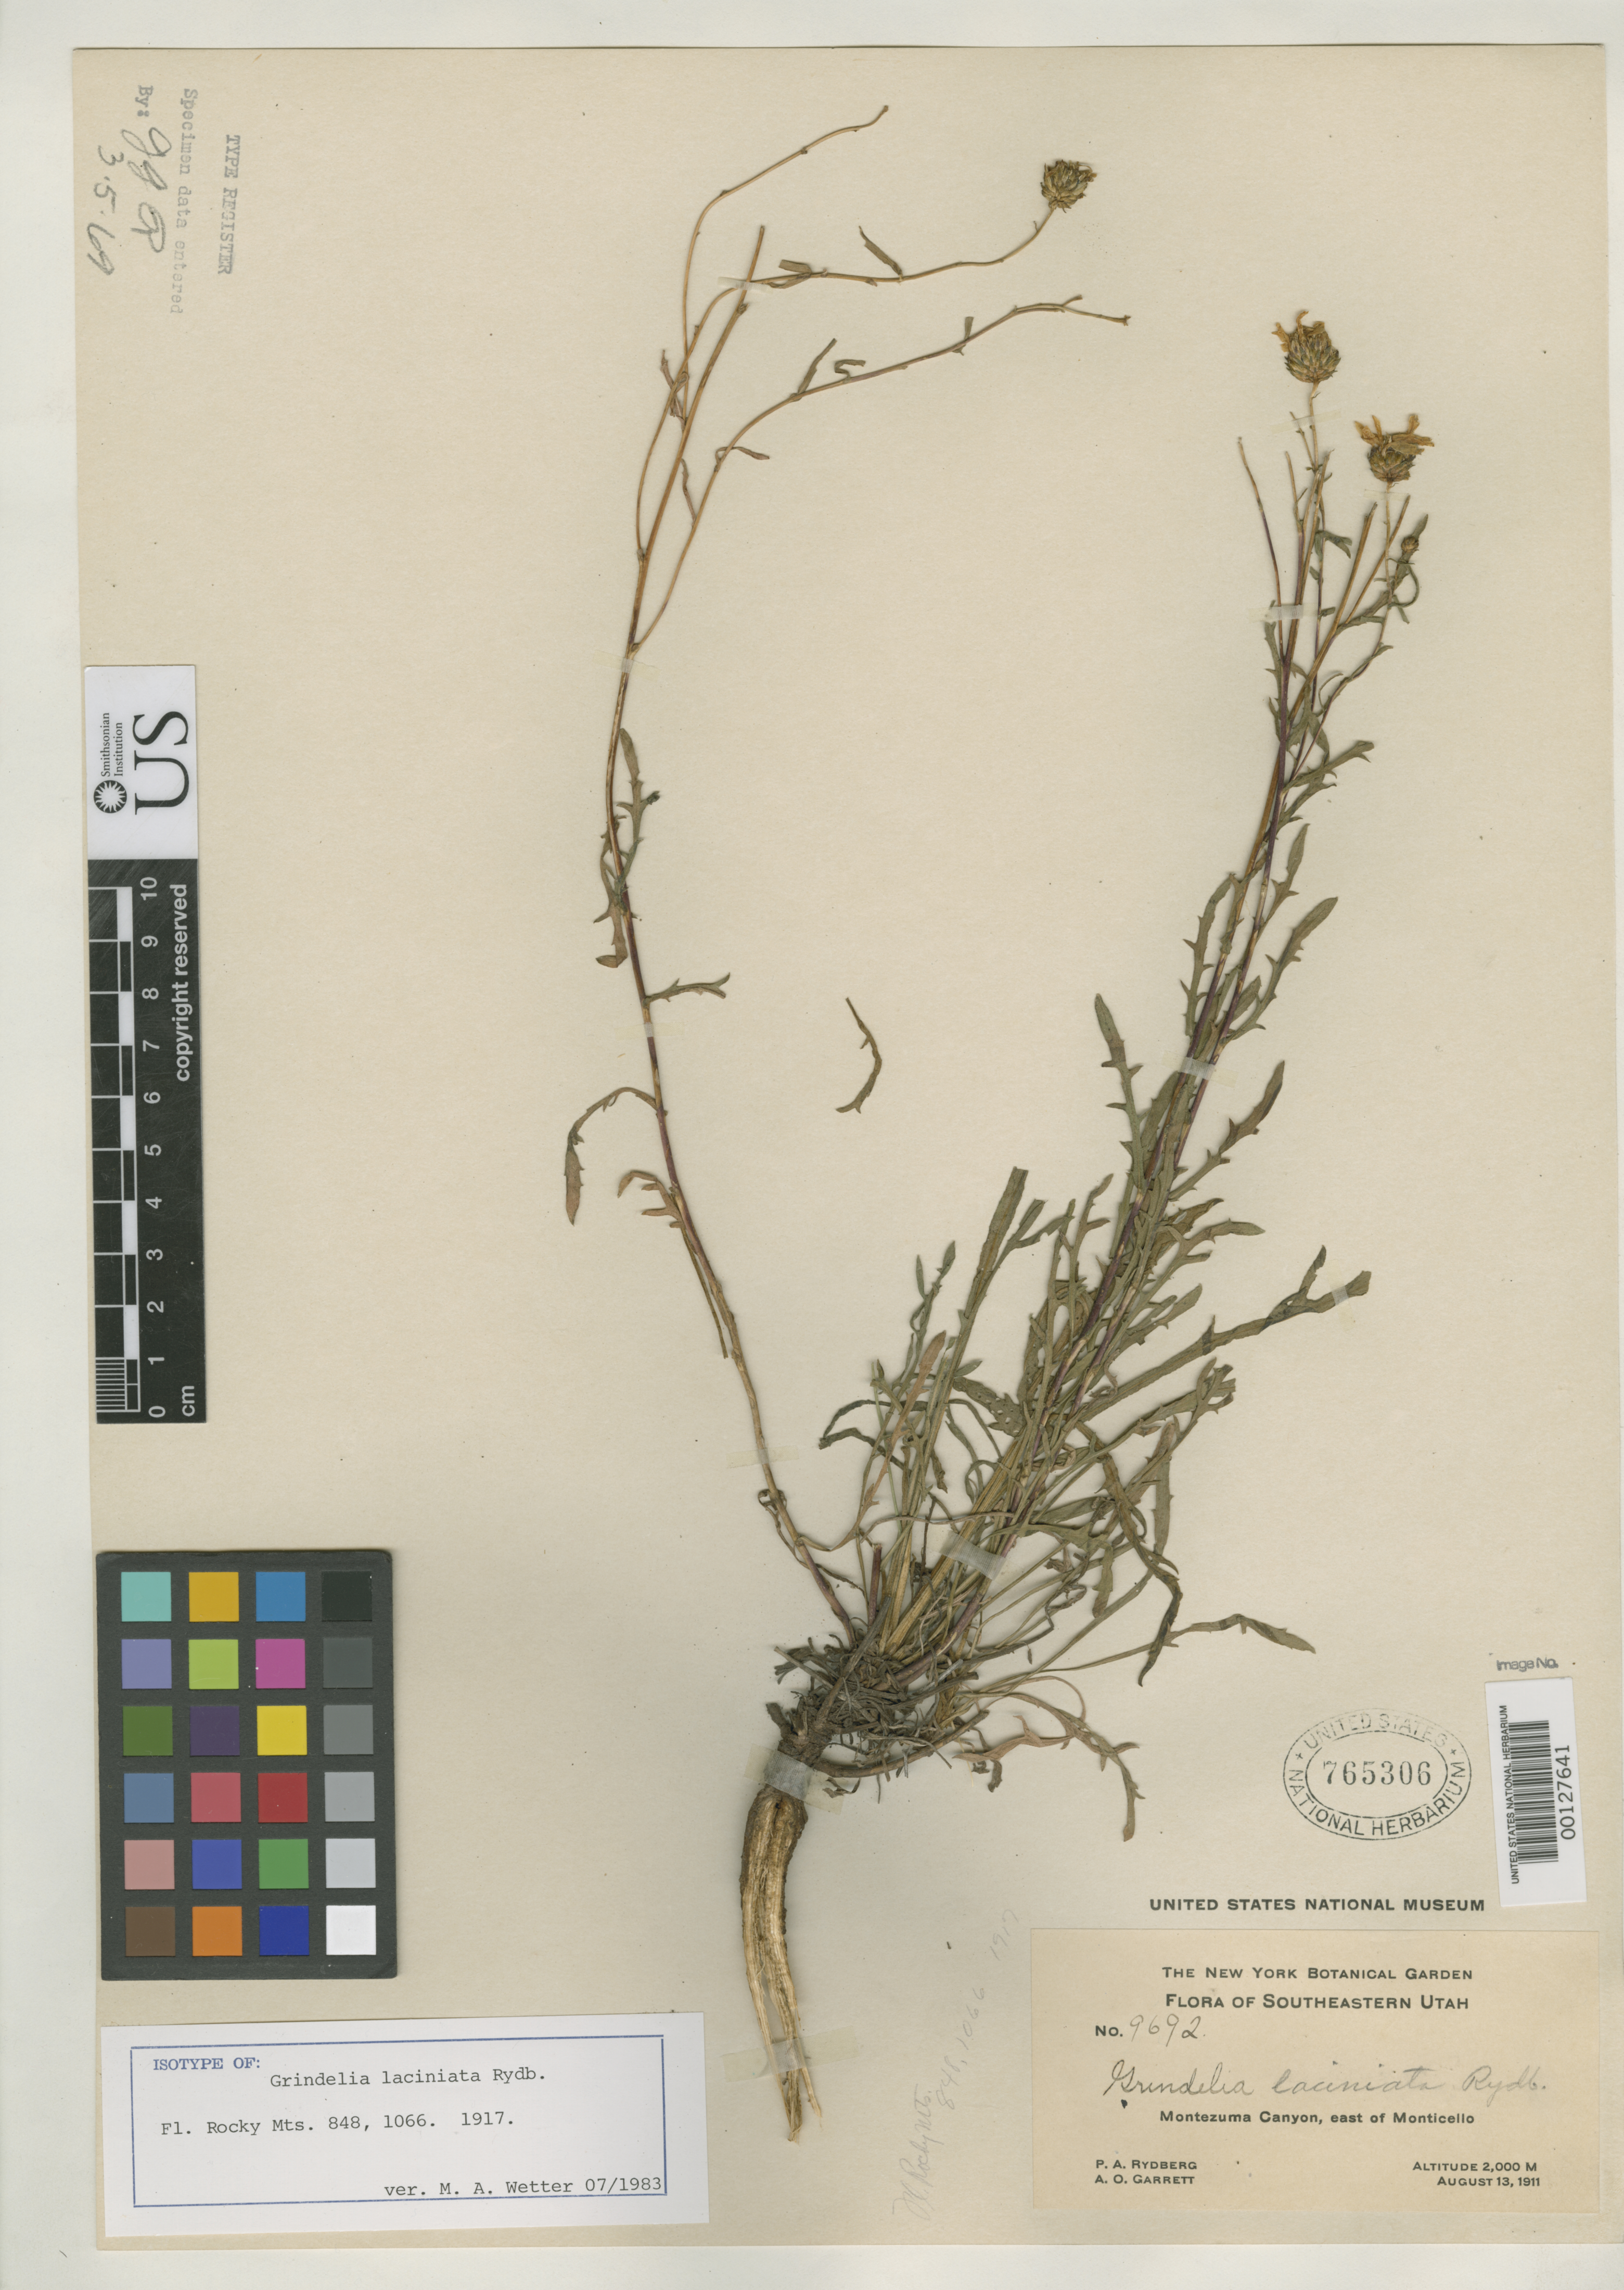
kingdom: Plantae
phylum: Tracheophyta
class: Magnoliopsida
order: Asterales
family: Asteraceae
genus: Grindelia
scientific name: Grindelia laciniata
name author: Rydb.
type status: Isotype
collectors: P. A. Rydberg & A. O. Garrett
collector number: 9692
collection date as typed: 13 Aug 1911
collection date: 1911-08-13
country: United States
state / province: Utah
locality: Montezuma Canyon.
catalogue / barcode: US 765306